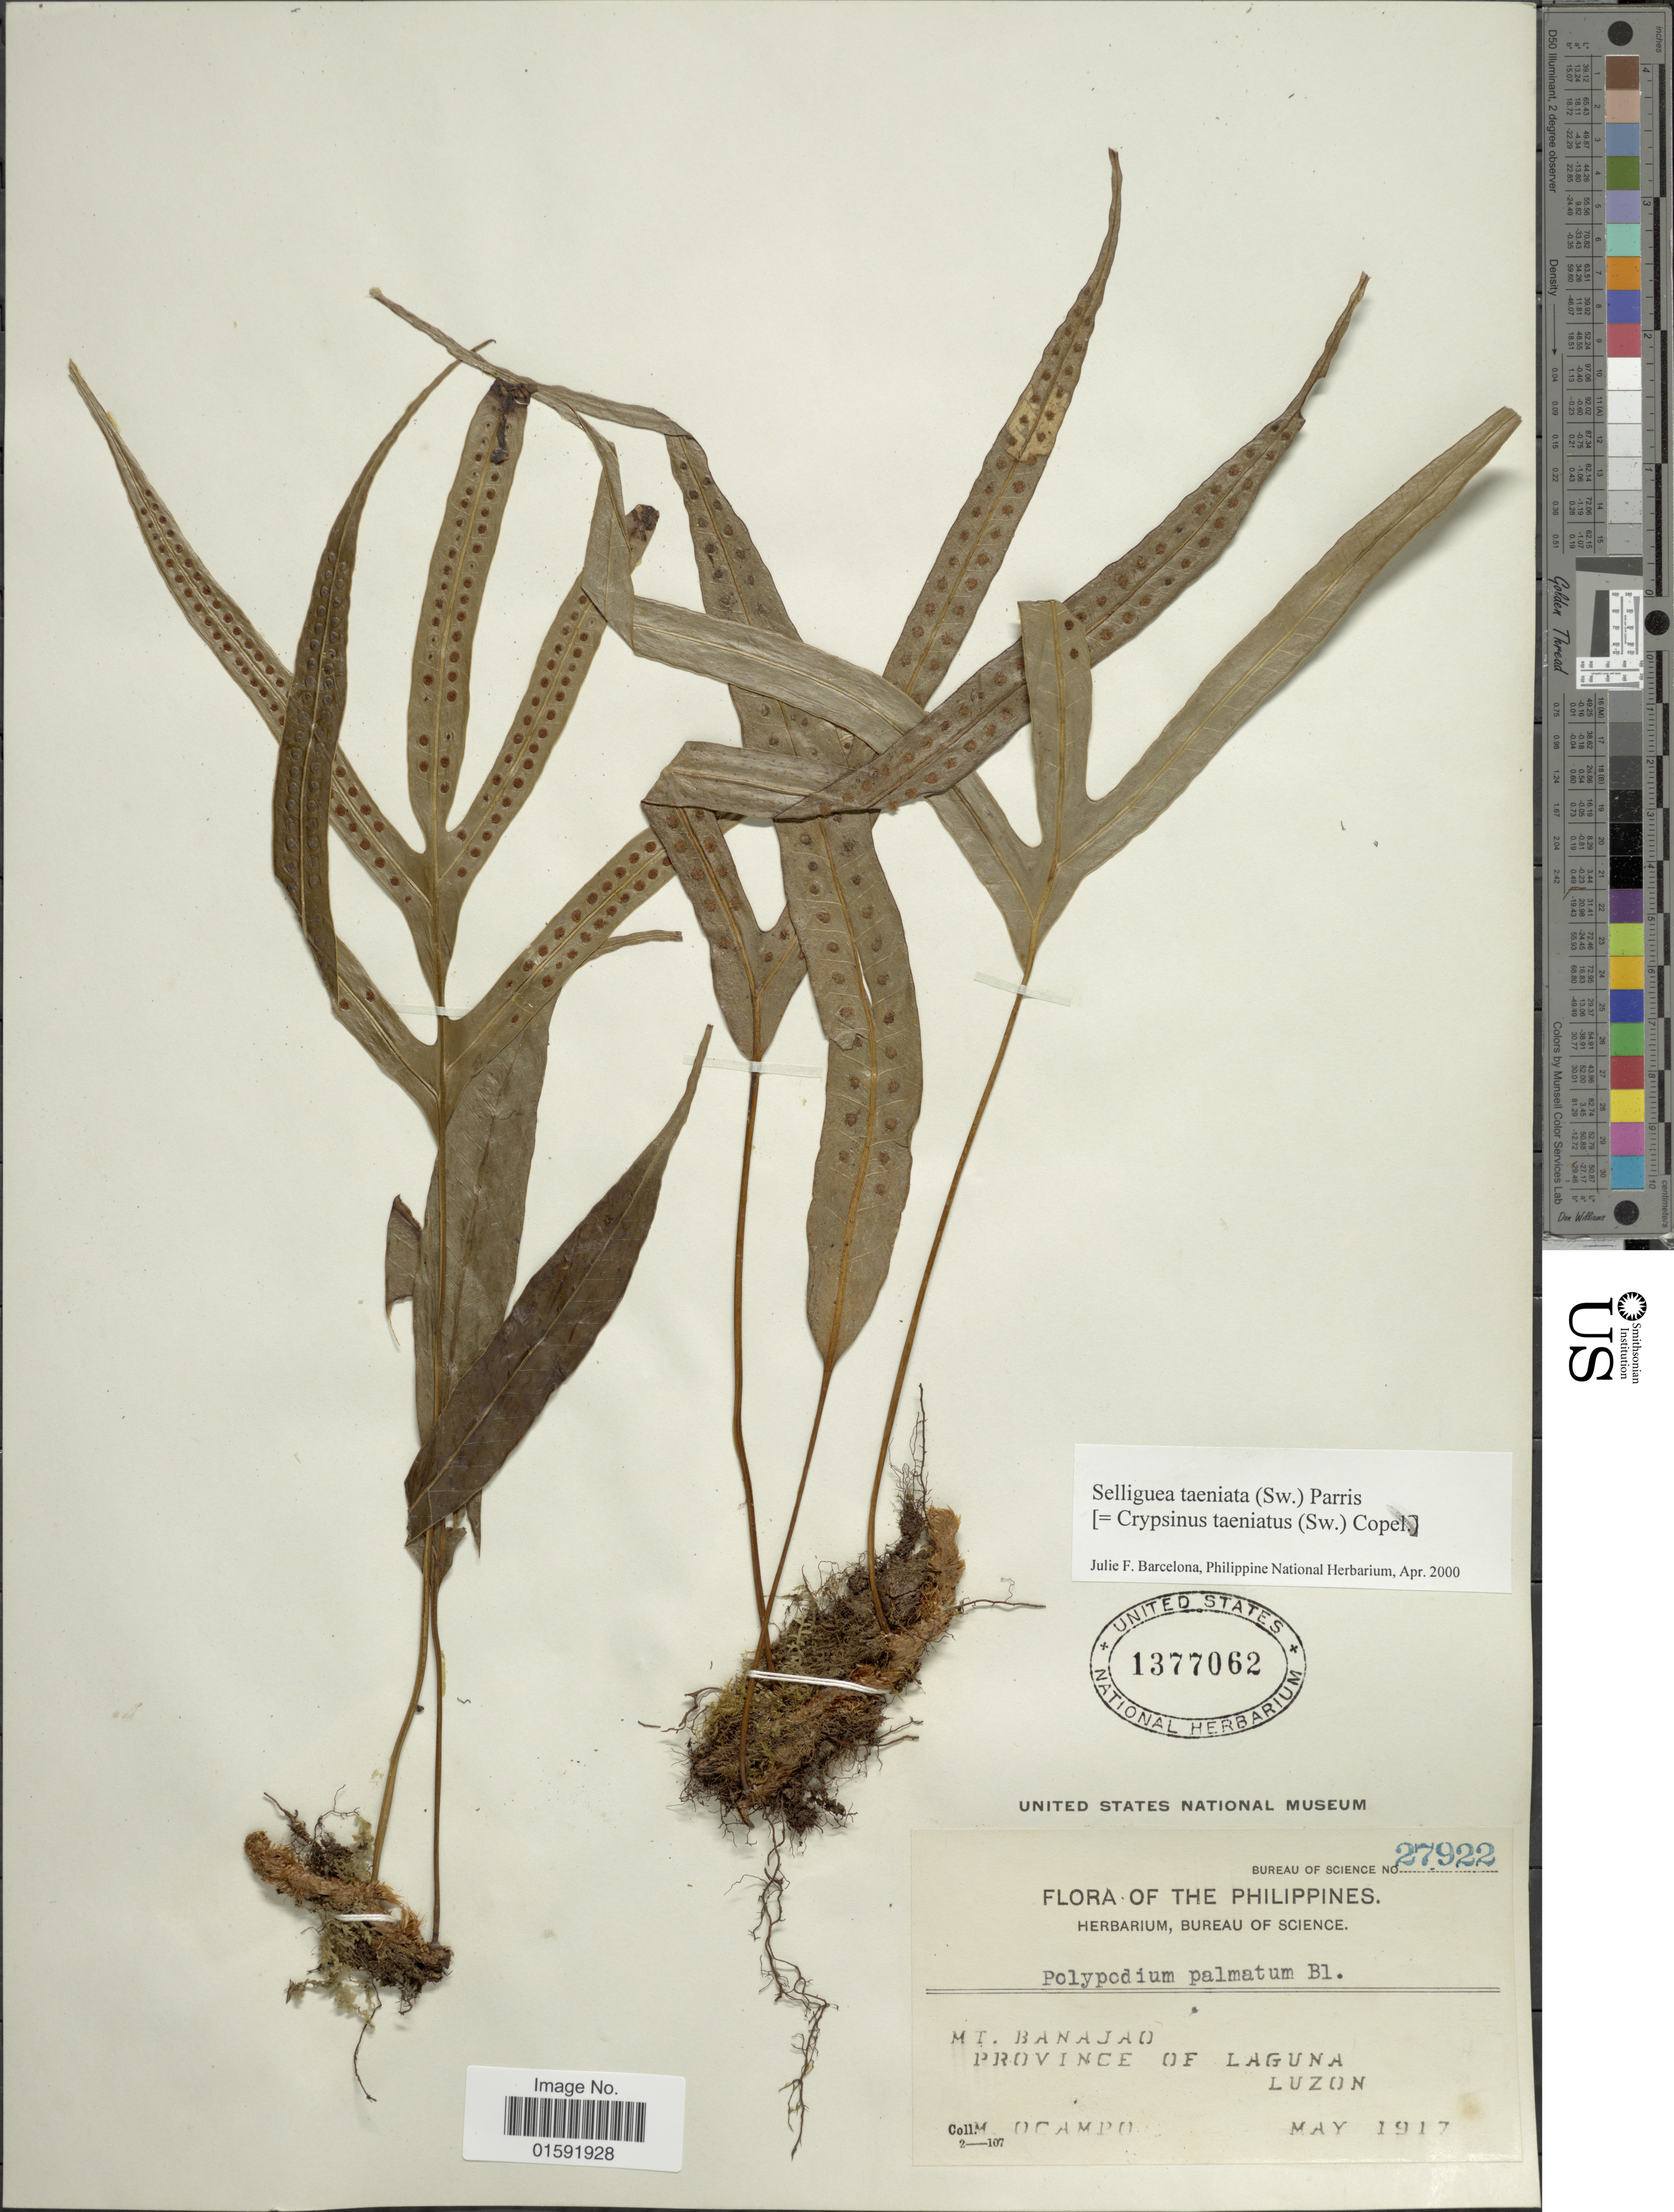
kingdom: Plantae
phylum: Tracheophyta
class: Polypodiopsida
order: Polypodiales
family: Polypodiaceae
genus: Selliguea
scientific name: Selliguea taeniata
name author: Parris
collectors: M. Ocampo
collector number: Bureau of Science 27922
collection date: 1917-05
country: Philippines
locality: Mt. Banajao, Province of Laguna, Luzon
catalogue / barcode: US 1377062